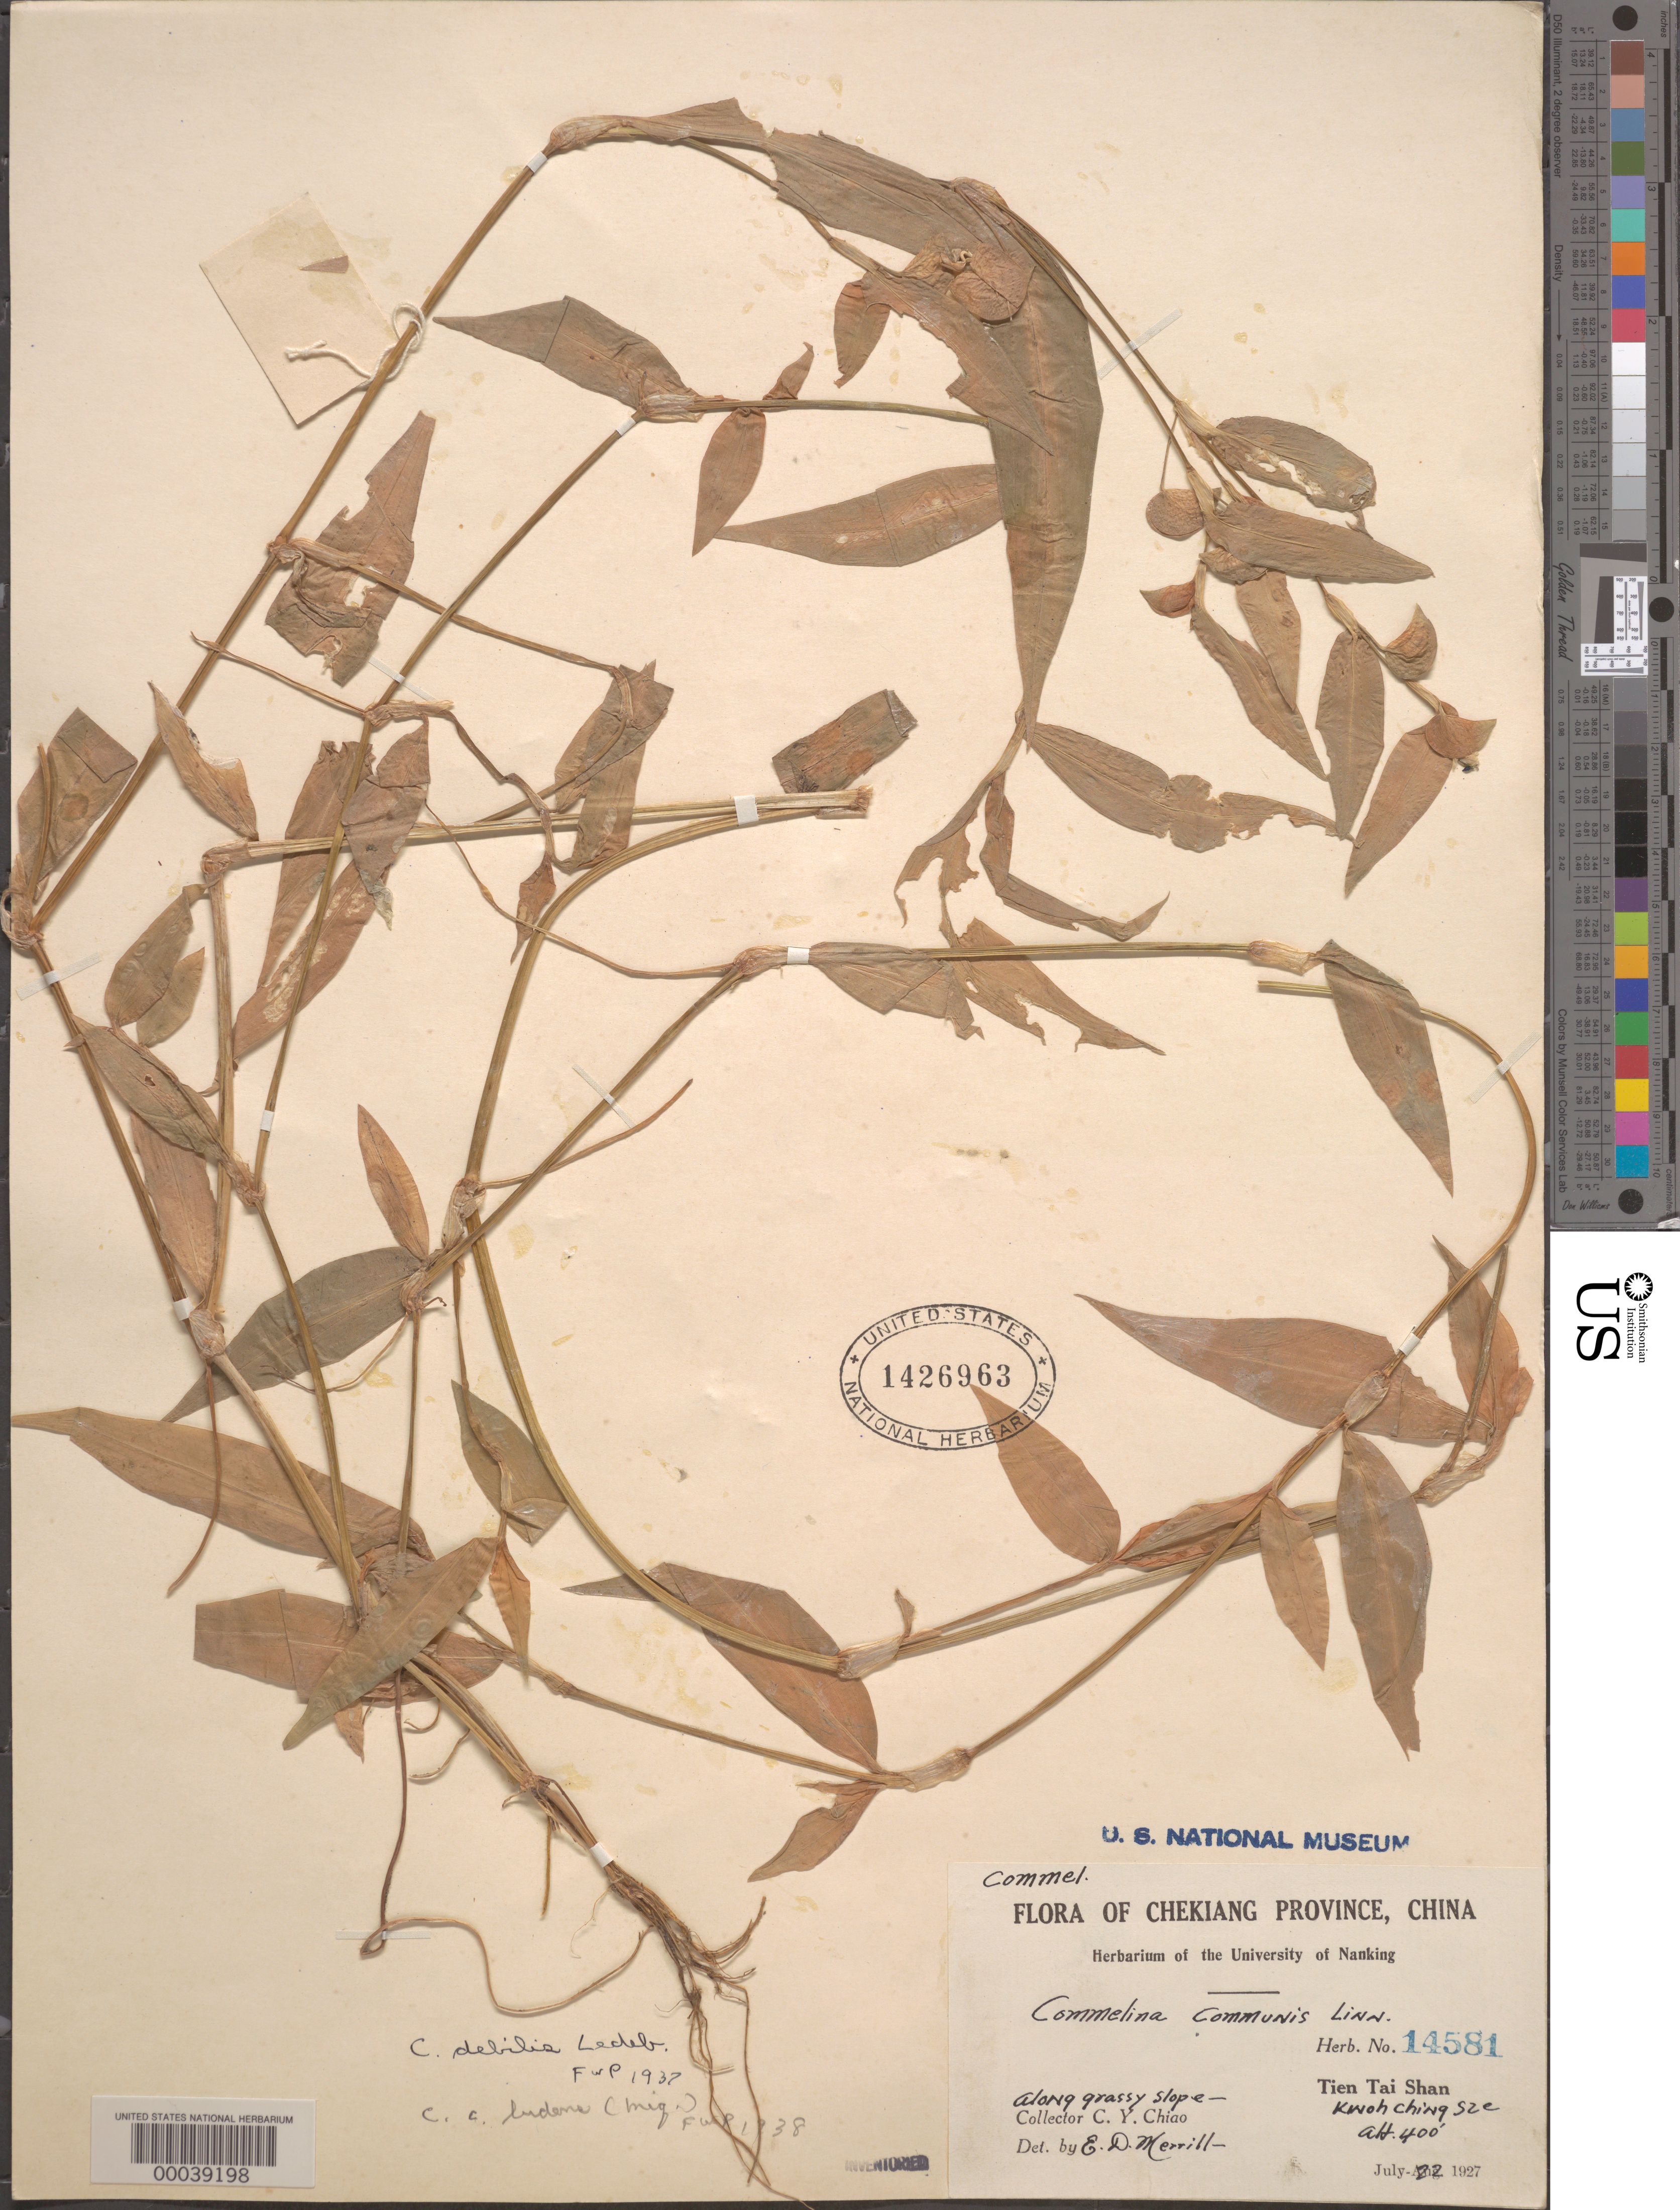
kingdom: Plantae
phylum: Tracheophyta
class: Liliopsida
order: Commelinales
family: Commelinaceae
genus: Commelina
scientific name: Commelina communis var. ludens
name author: (Miq.) C.B. Clarke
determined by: Pennell, F. W.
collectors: C. Y. Chiao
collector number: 14581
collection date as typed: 22 Jul 1927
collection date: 1927-07-22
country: China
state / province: Zhejiang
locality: Tien tai shan, kwoh ching sze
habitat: Grassy slope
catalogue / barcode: US 1426963